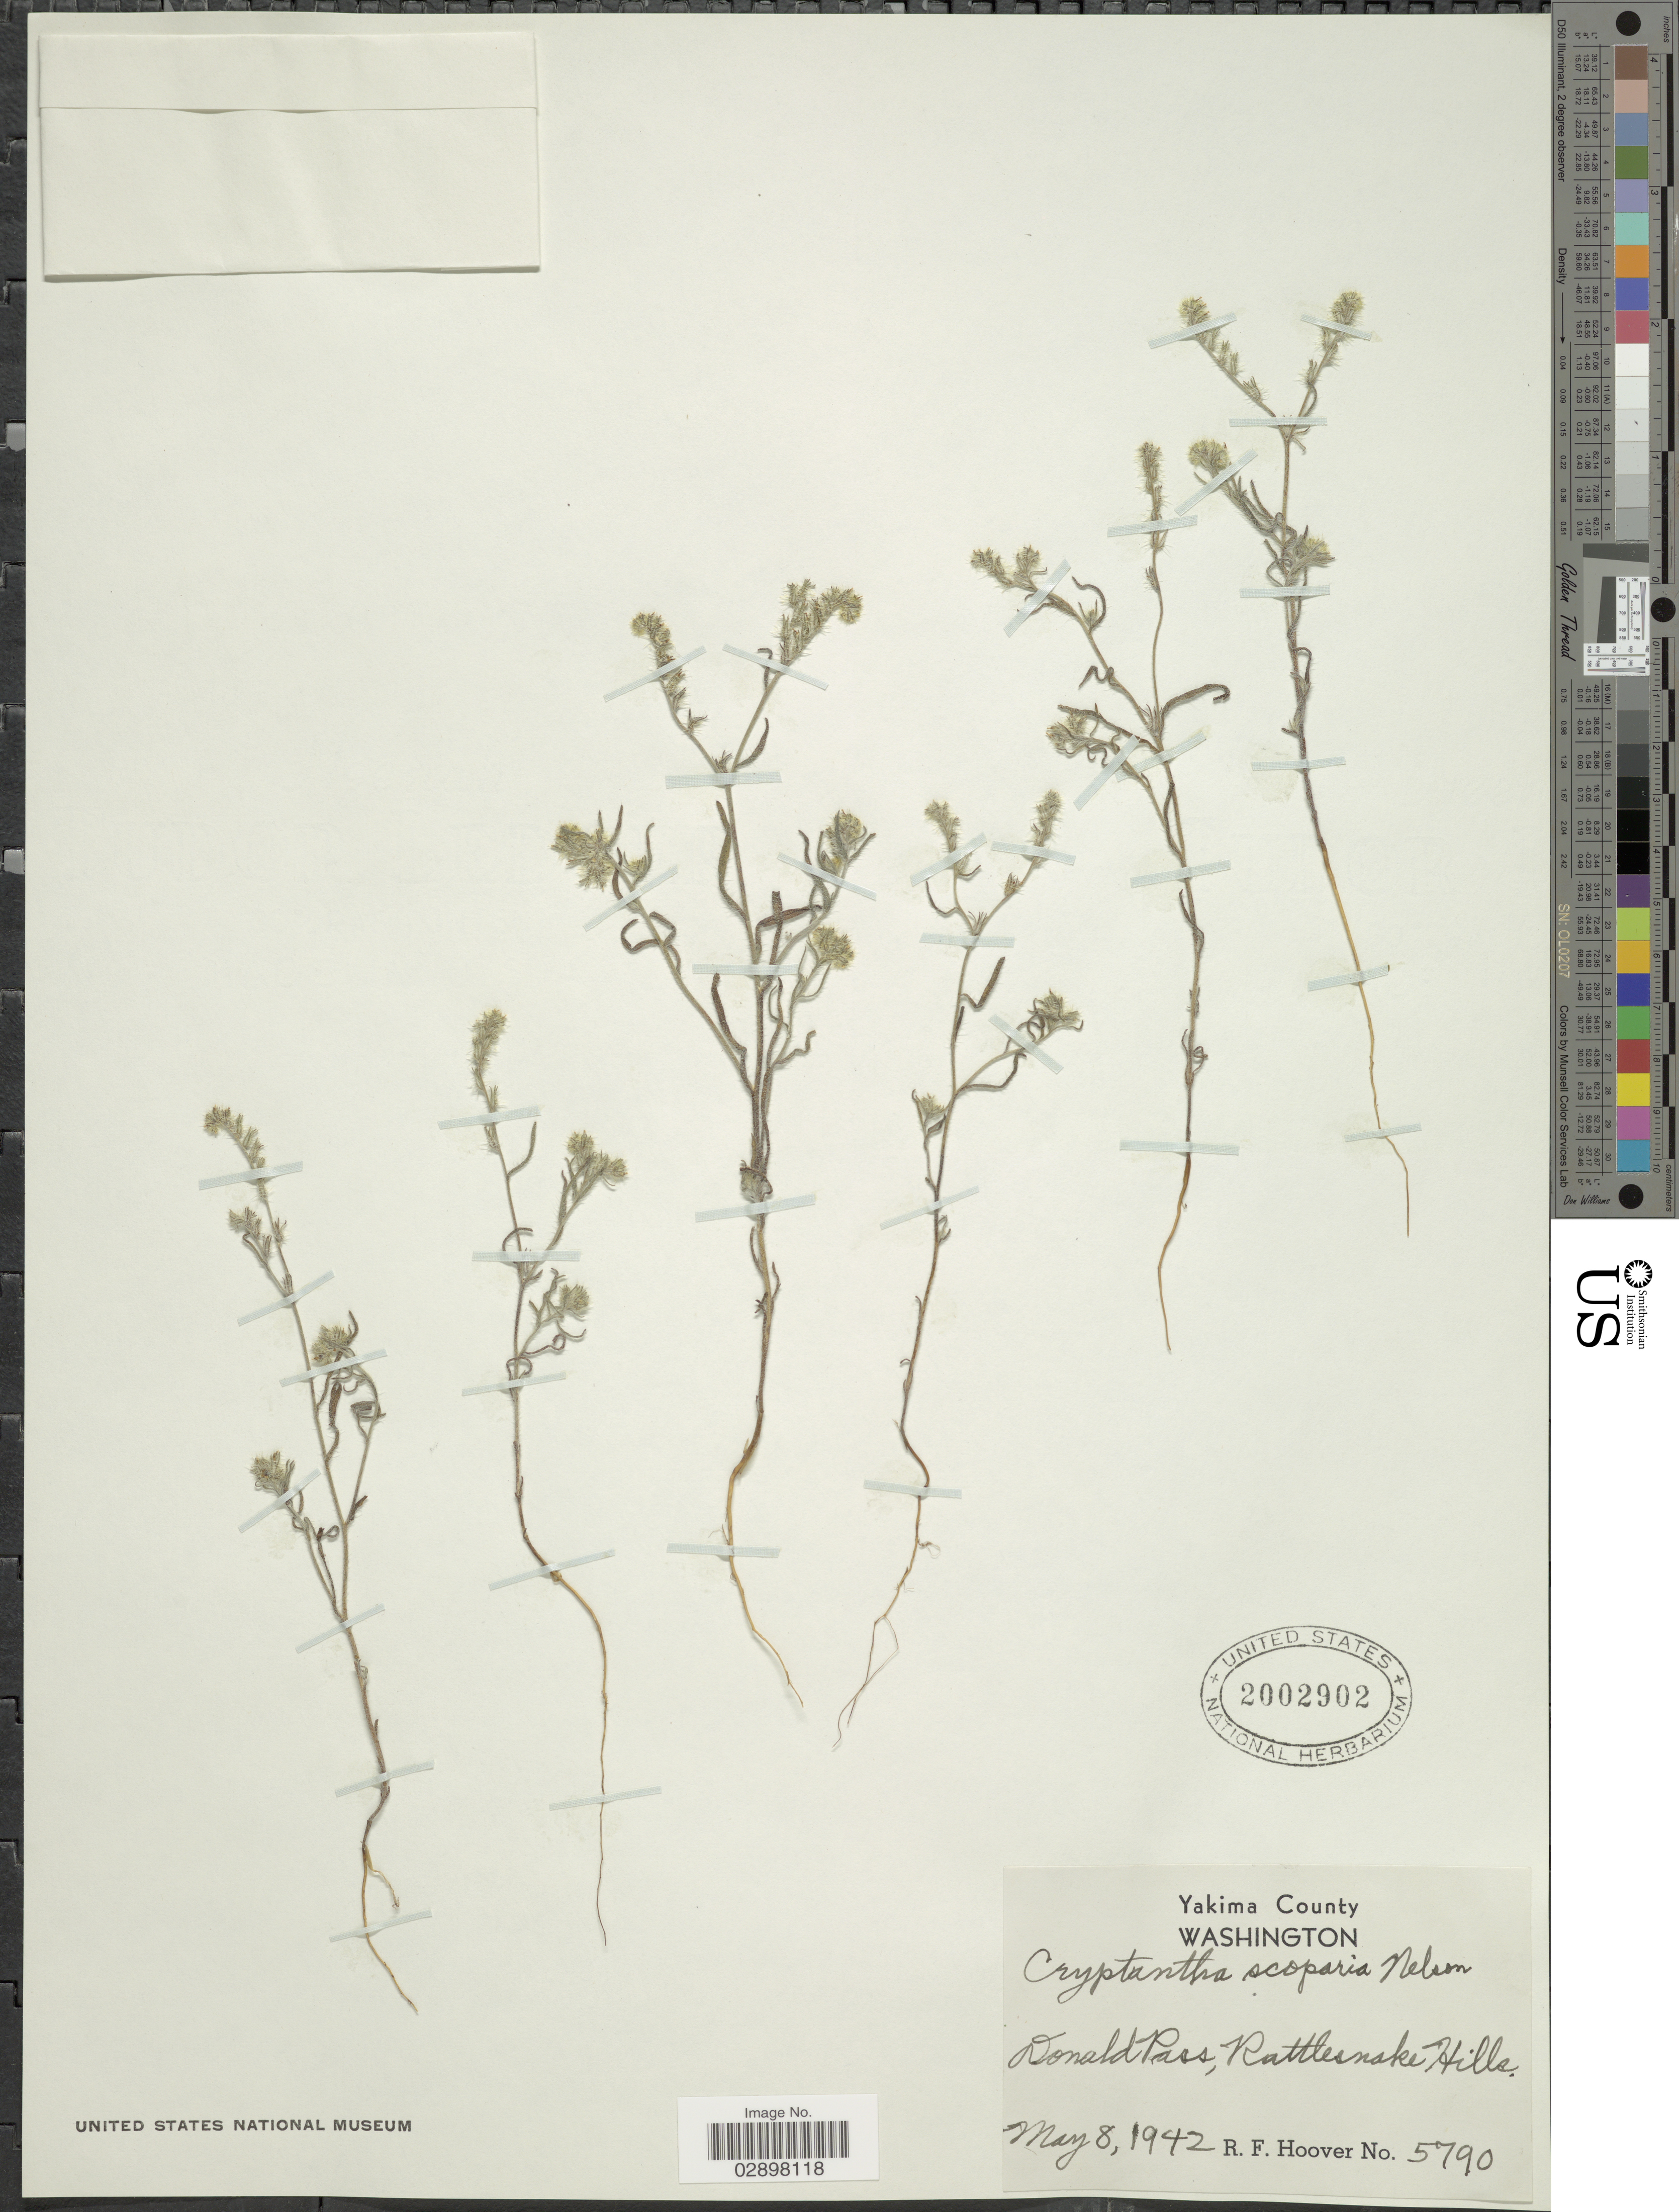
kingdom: Plantae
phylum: Tracheophyta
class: Magnoliopsida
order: Boraginales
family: Boraginaceae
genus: Cryptantha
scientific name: Cryptantha scoparia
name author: A. Nelson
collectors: R. F. Hoover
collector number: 5790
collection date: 1942-05-08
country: United States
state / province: Washington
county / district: Yakima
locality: Yakima County, Donald Pass, Rattlesnake Hills.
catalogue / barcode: US 2002902